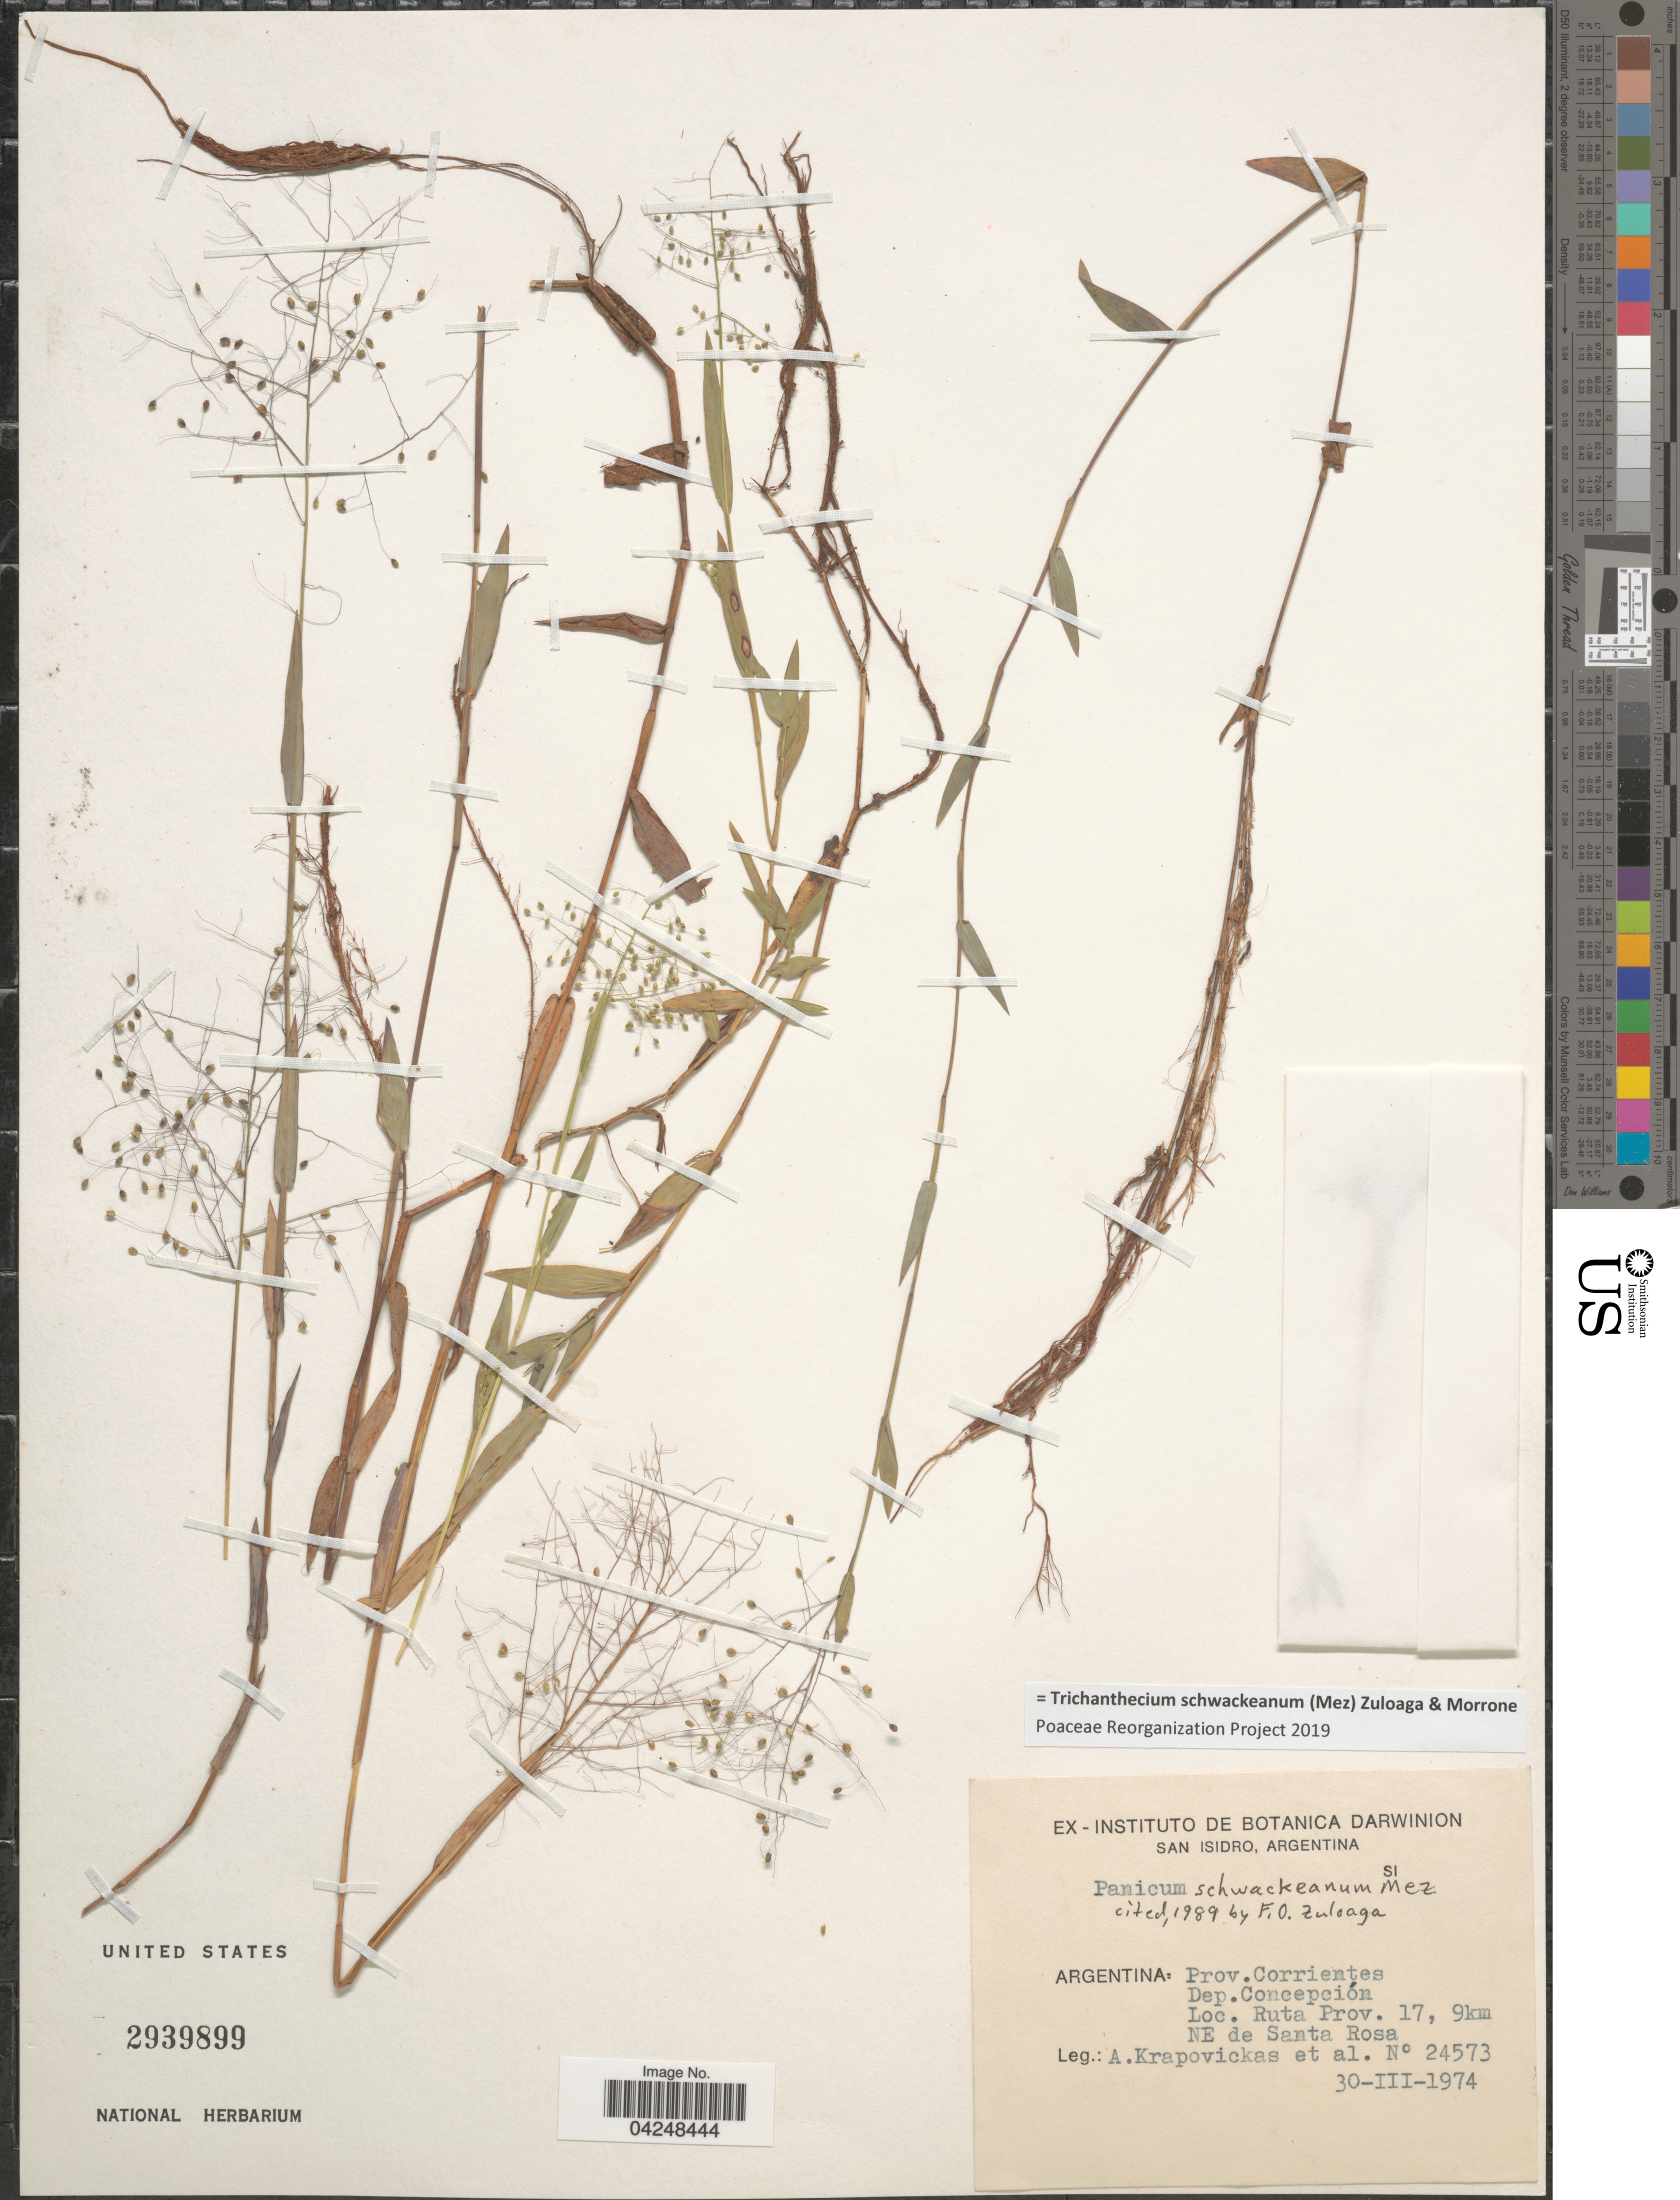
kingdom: Plantae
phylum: Tracheophyta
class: Liliopsida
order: Poales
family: Poaceae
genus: Trichanthecium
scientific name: Trichanthecium schwackeanum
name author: (Mez) Zuloaga & Morrone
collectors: A. Krapovickas & et al.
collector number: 24573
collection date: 1974-03-30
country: Argentina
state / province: Corrientes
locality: Dep. Concepción. Ruta Prov. 17, 9km NE de Santa Rosa.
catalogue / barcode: US 2939899